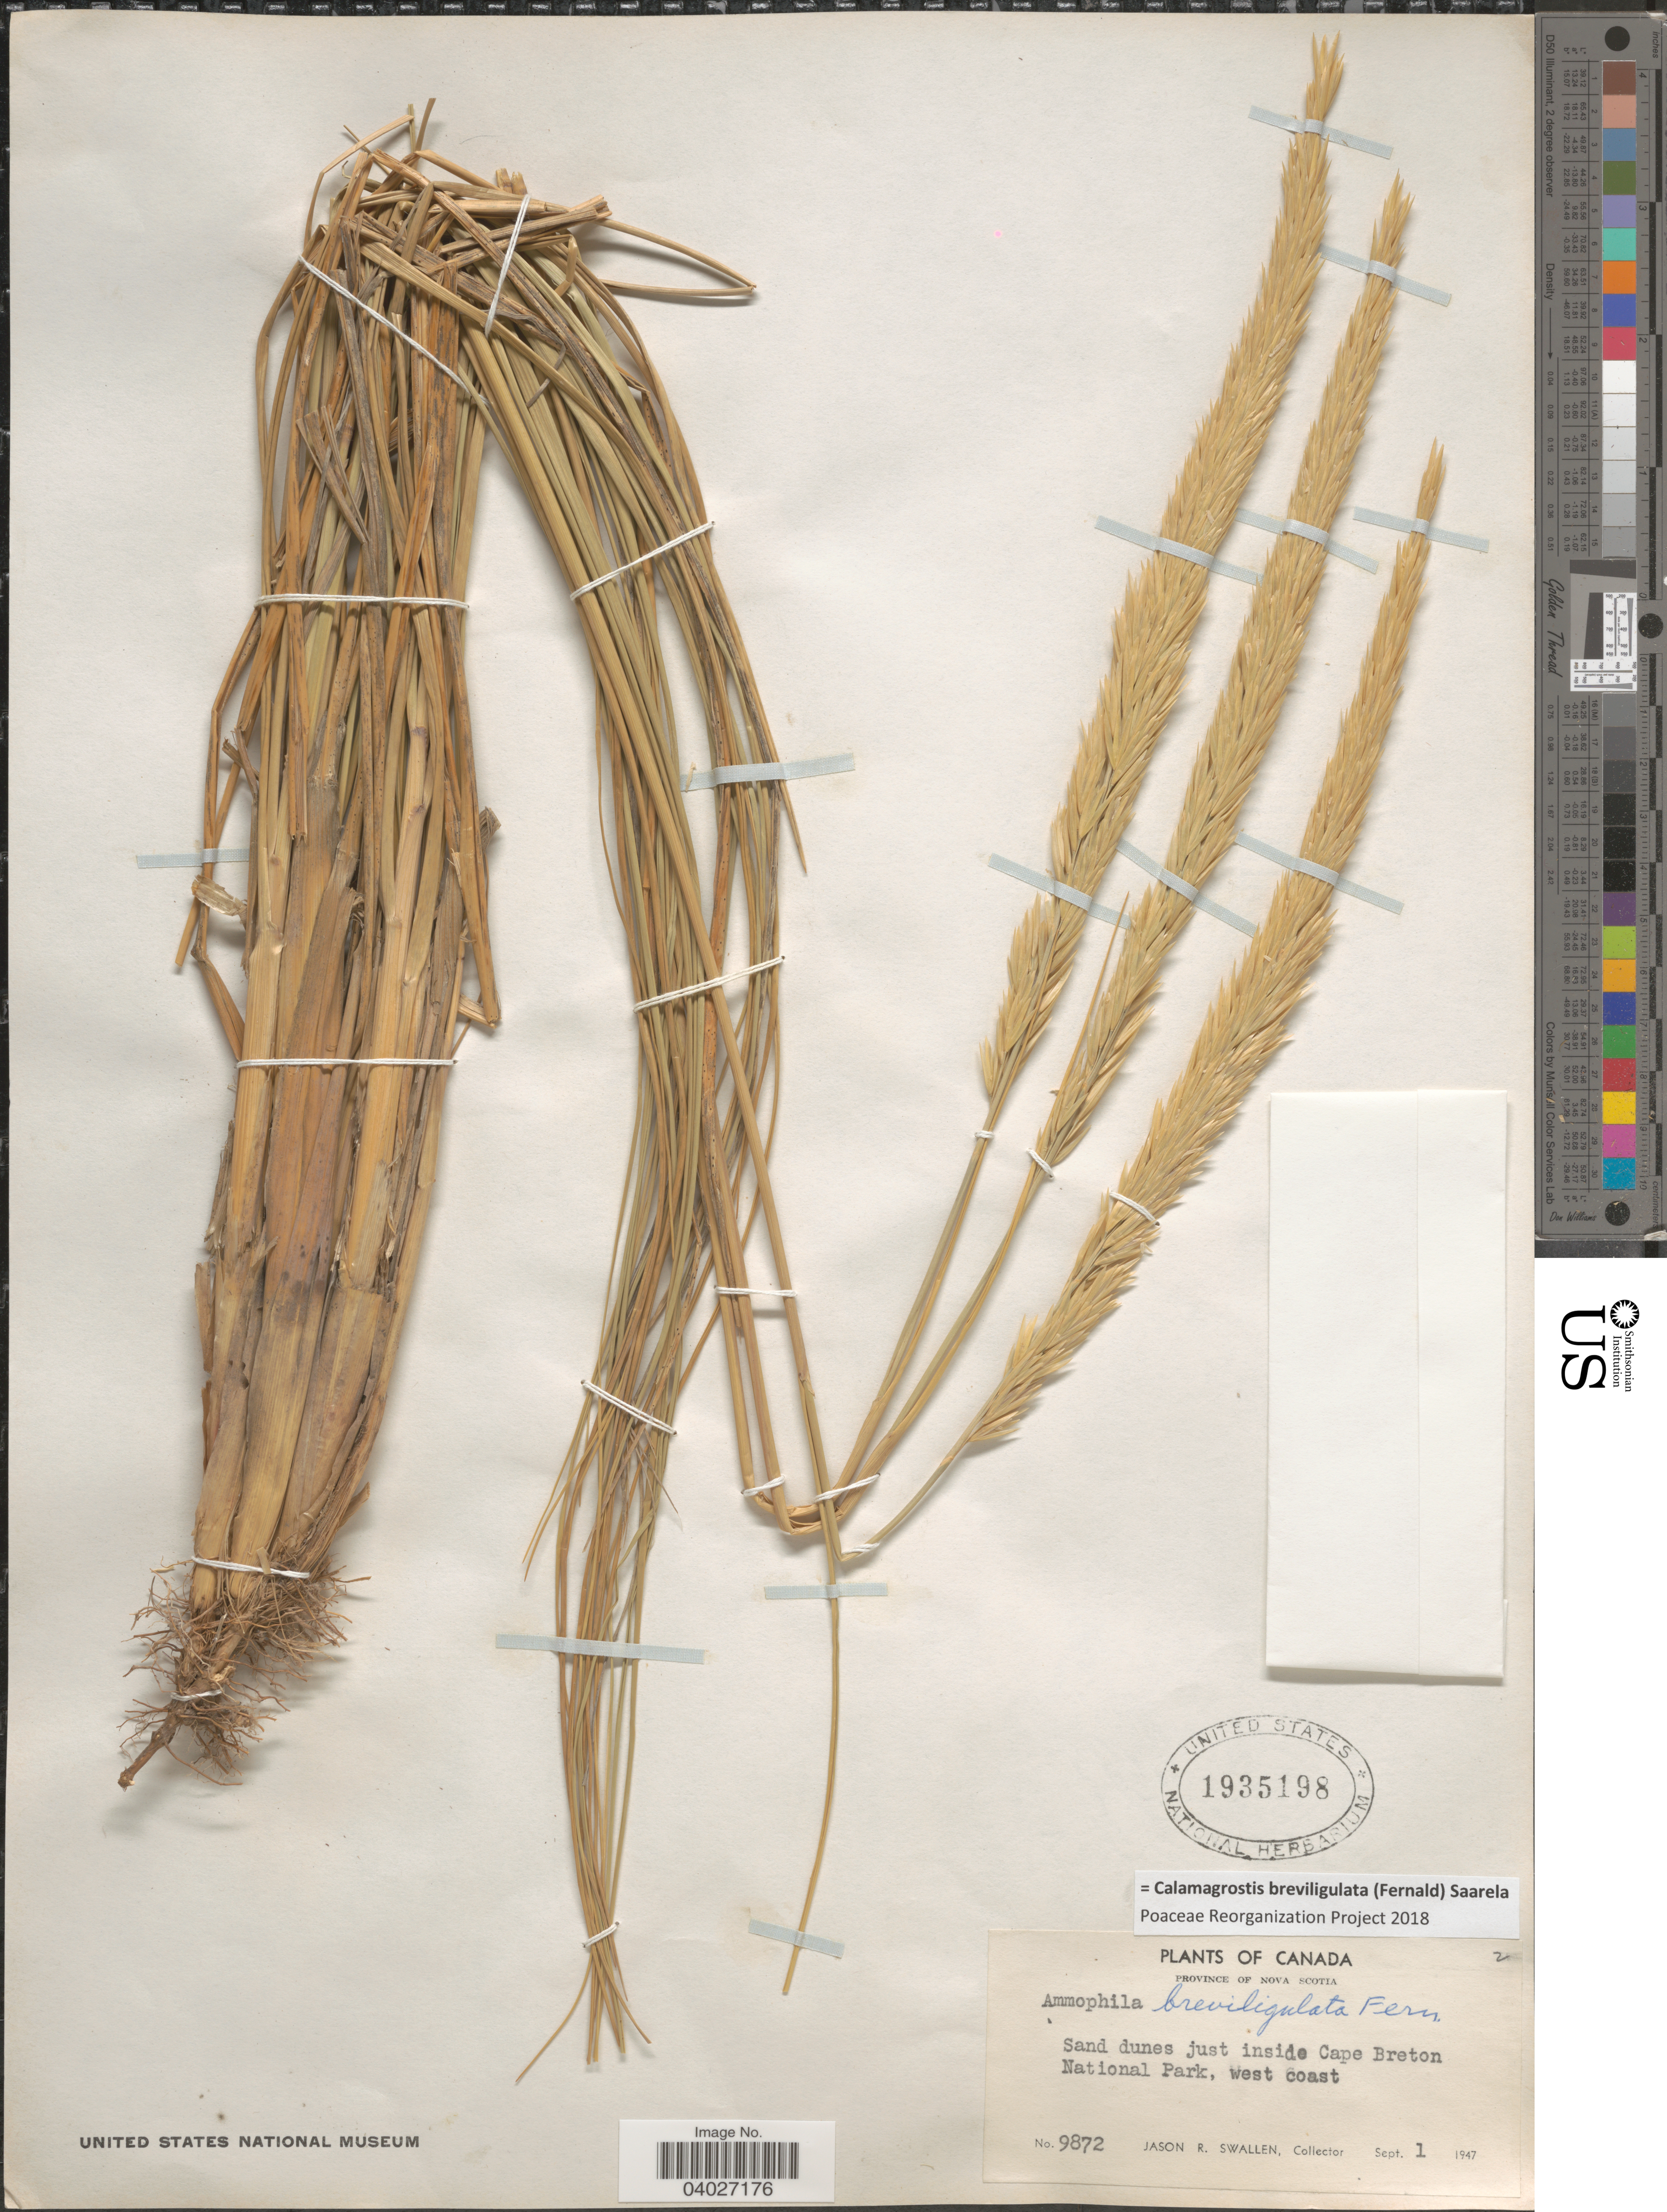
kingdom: Plantae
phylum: Tracheophyta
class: Liliopsida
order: Poales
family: Poaceae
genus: Calamagrostis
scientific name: Calamagrostis breviligulata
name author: (Fernald) Saarela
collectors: J. R. Swallen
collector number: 9872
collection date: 1947-09-01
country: Canada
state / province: Nova Scotia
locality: Sand dunes just inside Cape Breton National Park, west coast.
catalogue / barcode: US 1935198